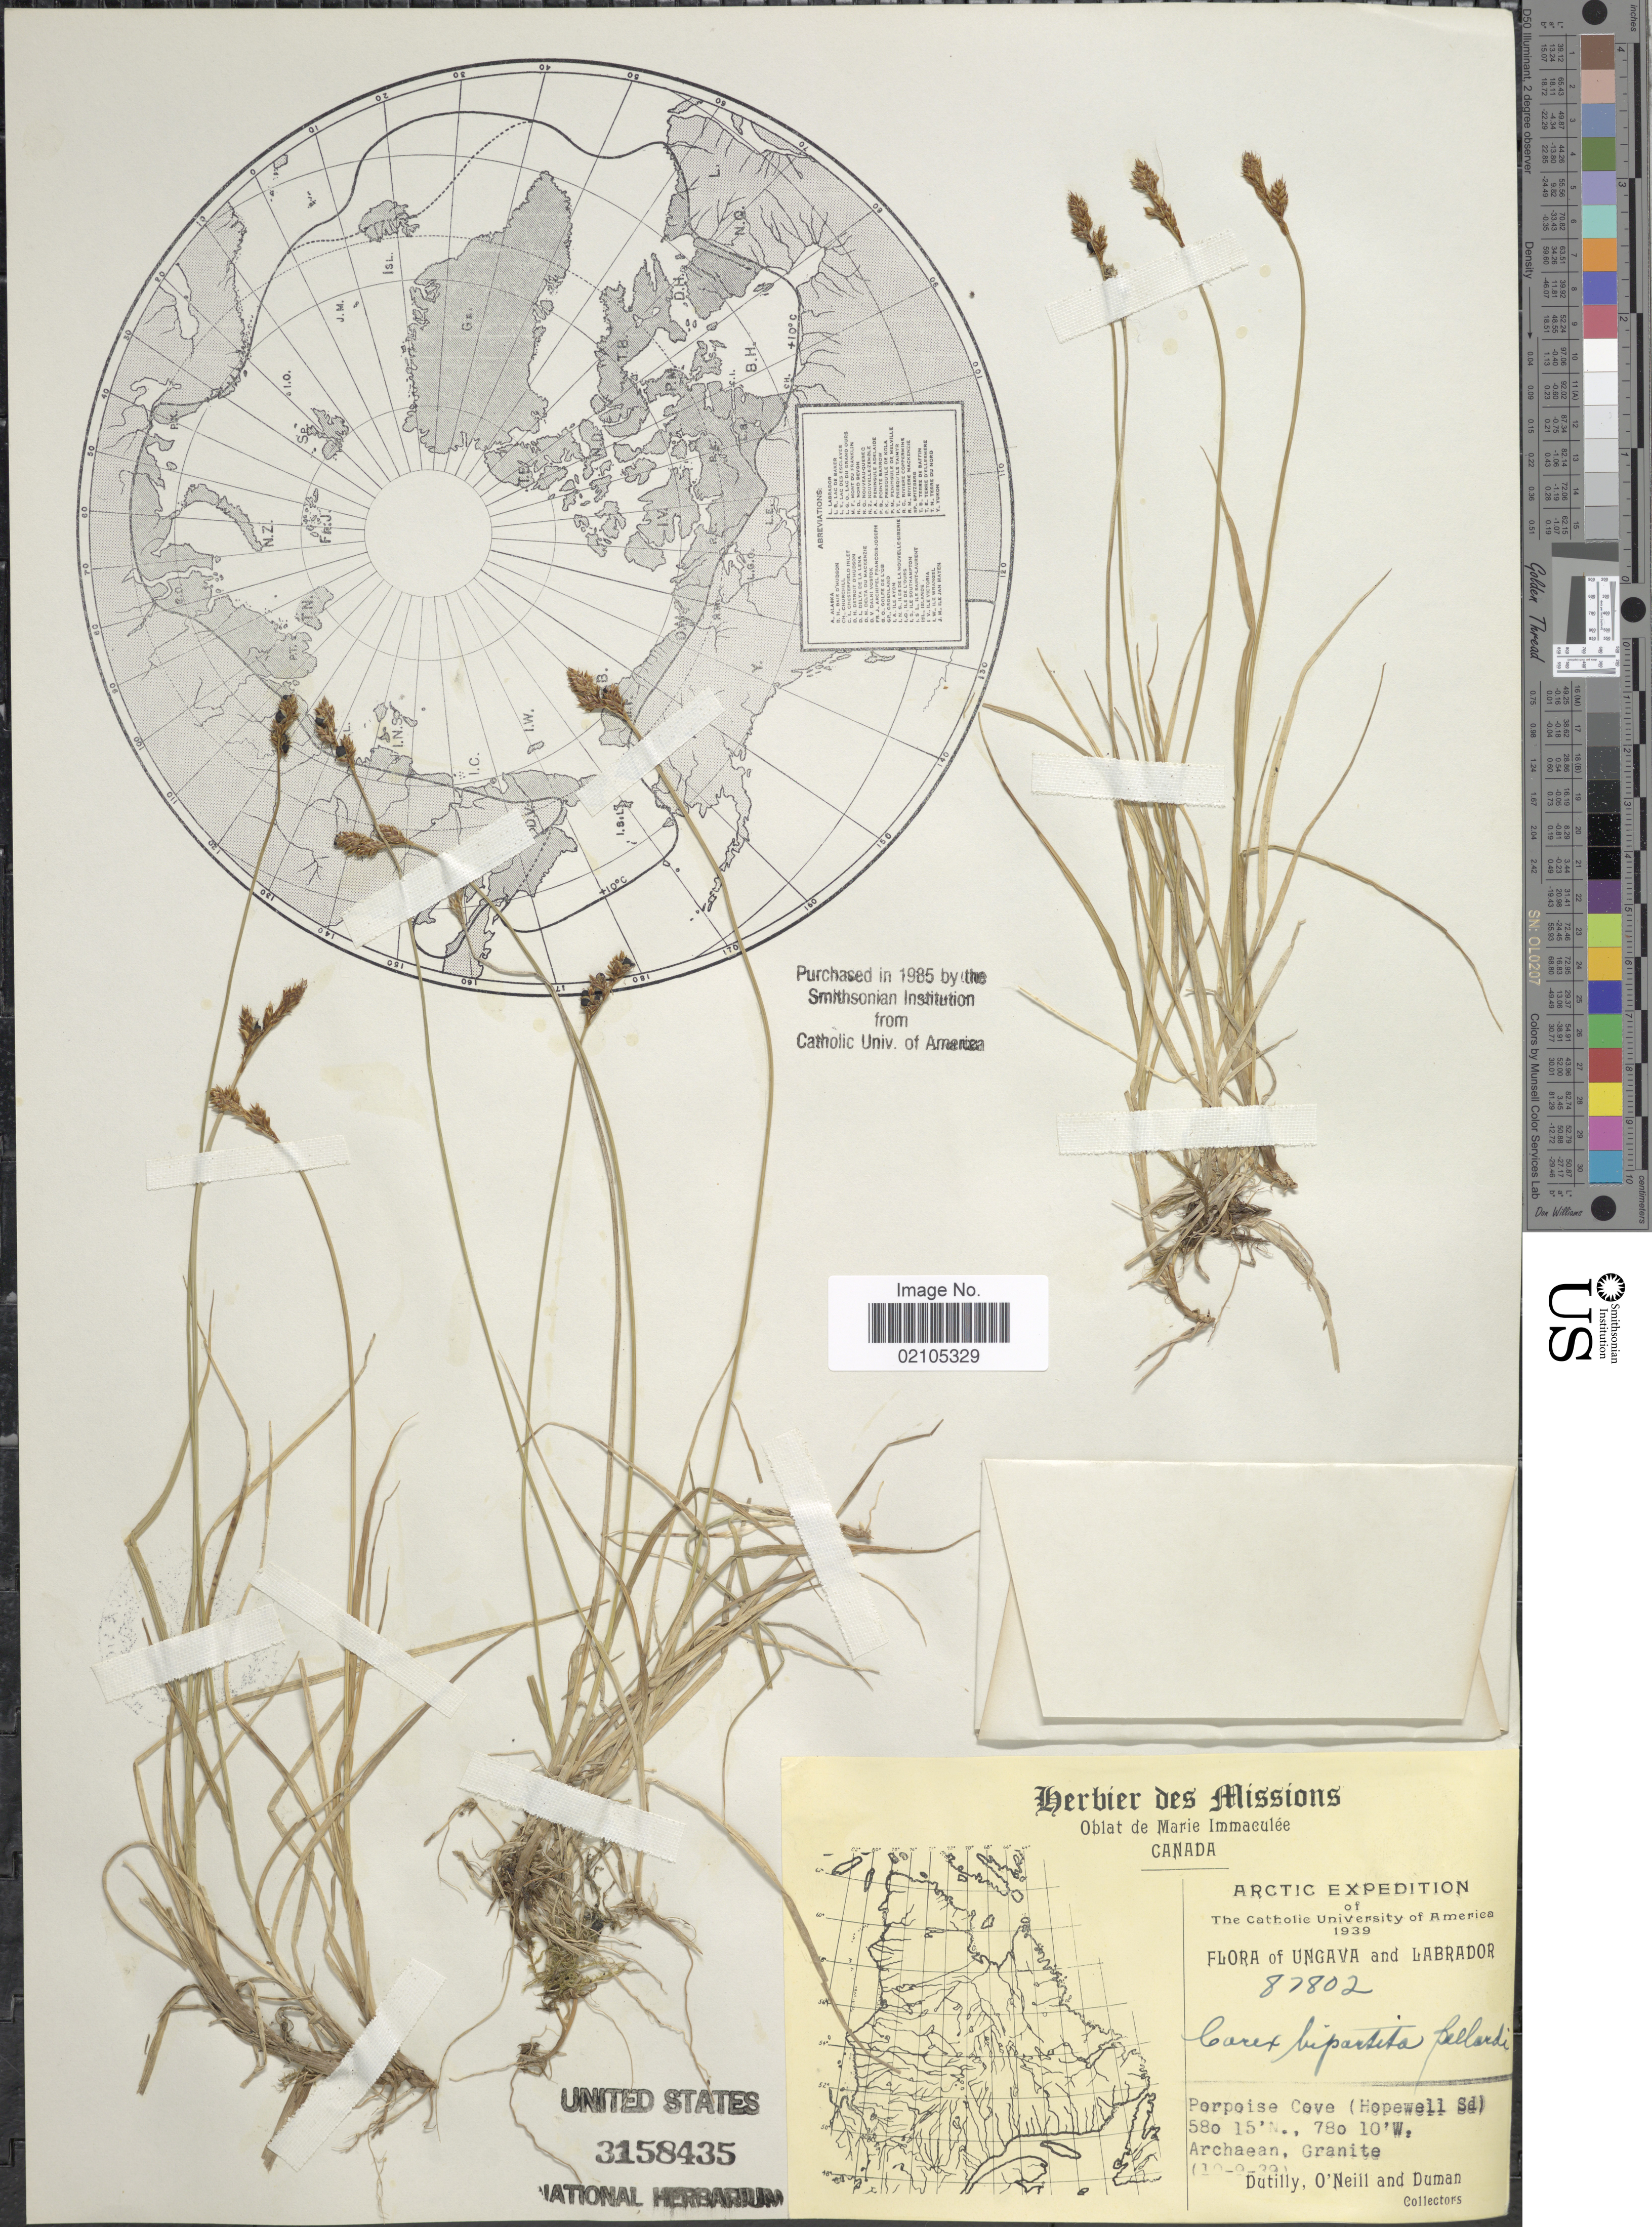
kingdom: Plantae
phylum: Tracheophyta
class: Liliopsida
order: Poales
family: Cyperaceae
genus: Carex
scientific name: Carex lachenalii subsp. lachenalii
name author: Schkuhr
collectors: -. Dutilly, -. O'Neill & -. Duman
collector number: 87802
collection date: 1939-09-10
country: Canada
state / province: Newfoundland and Labrador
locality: Ungava and Labrador. Porpoise Cove (Hopewell Sd) Archaean.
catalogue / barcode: US 3158435